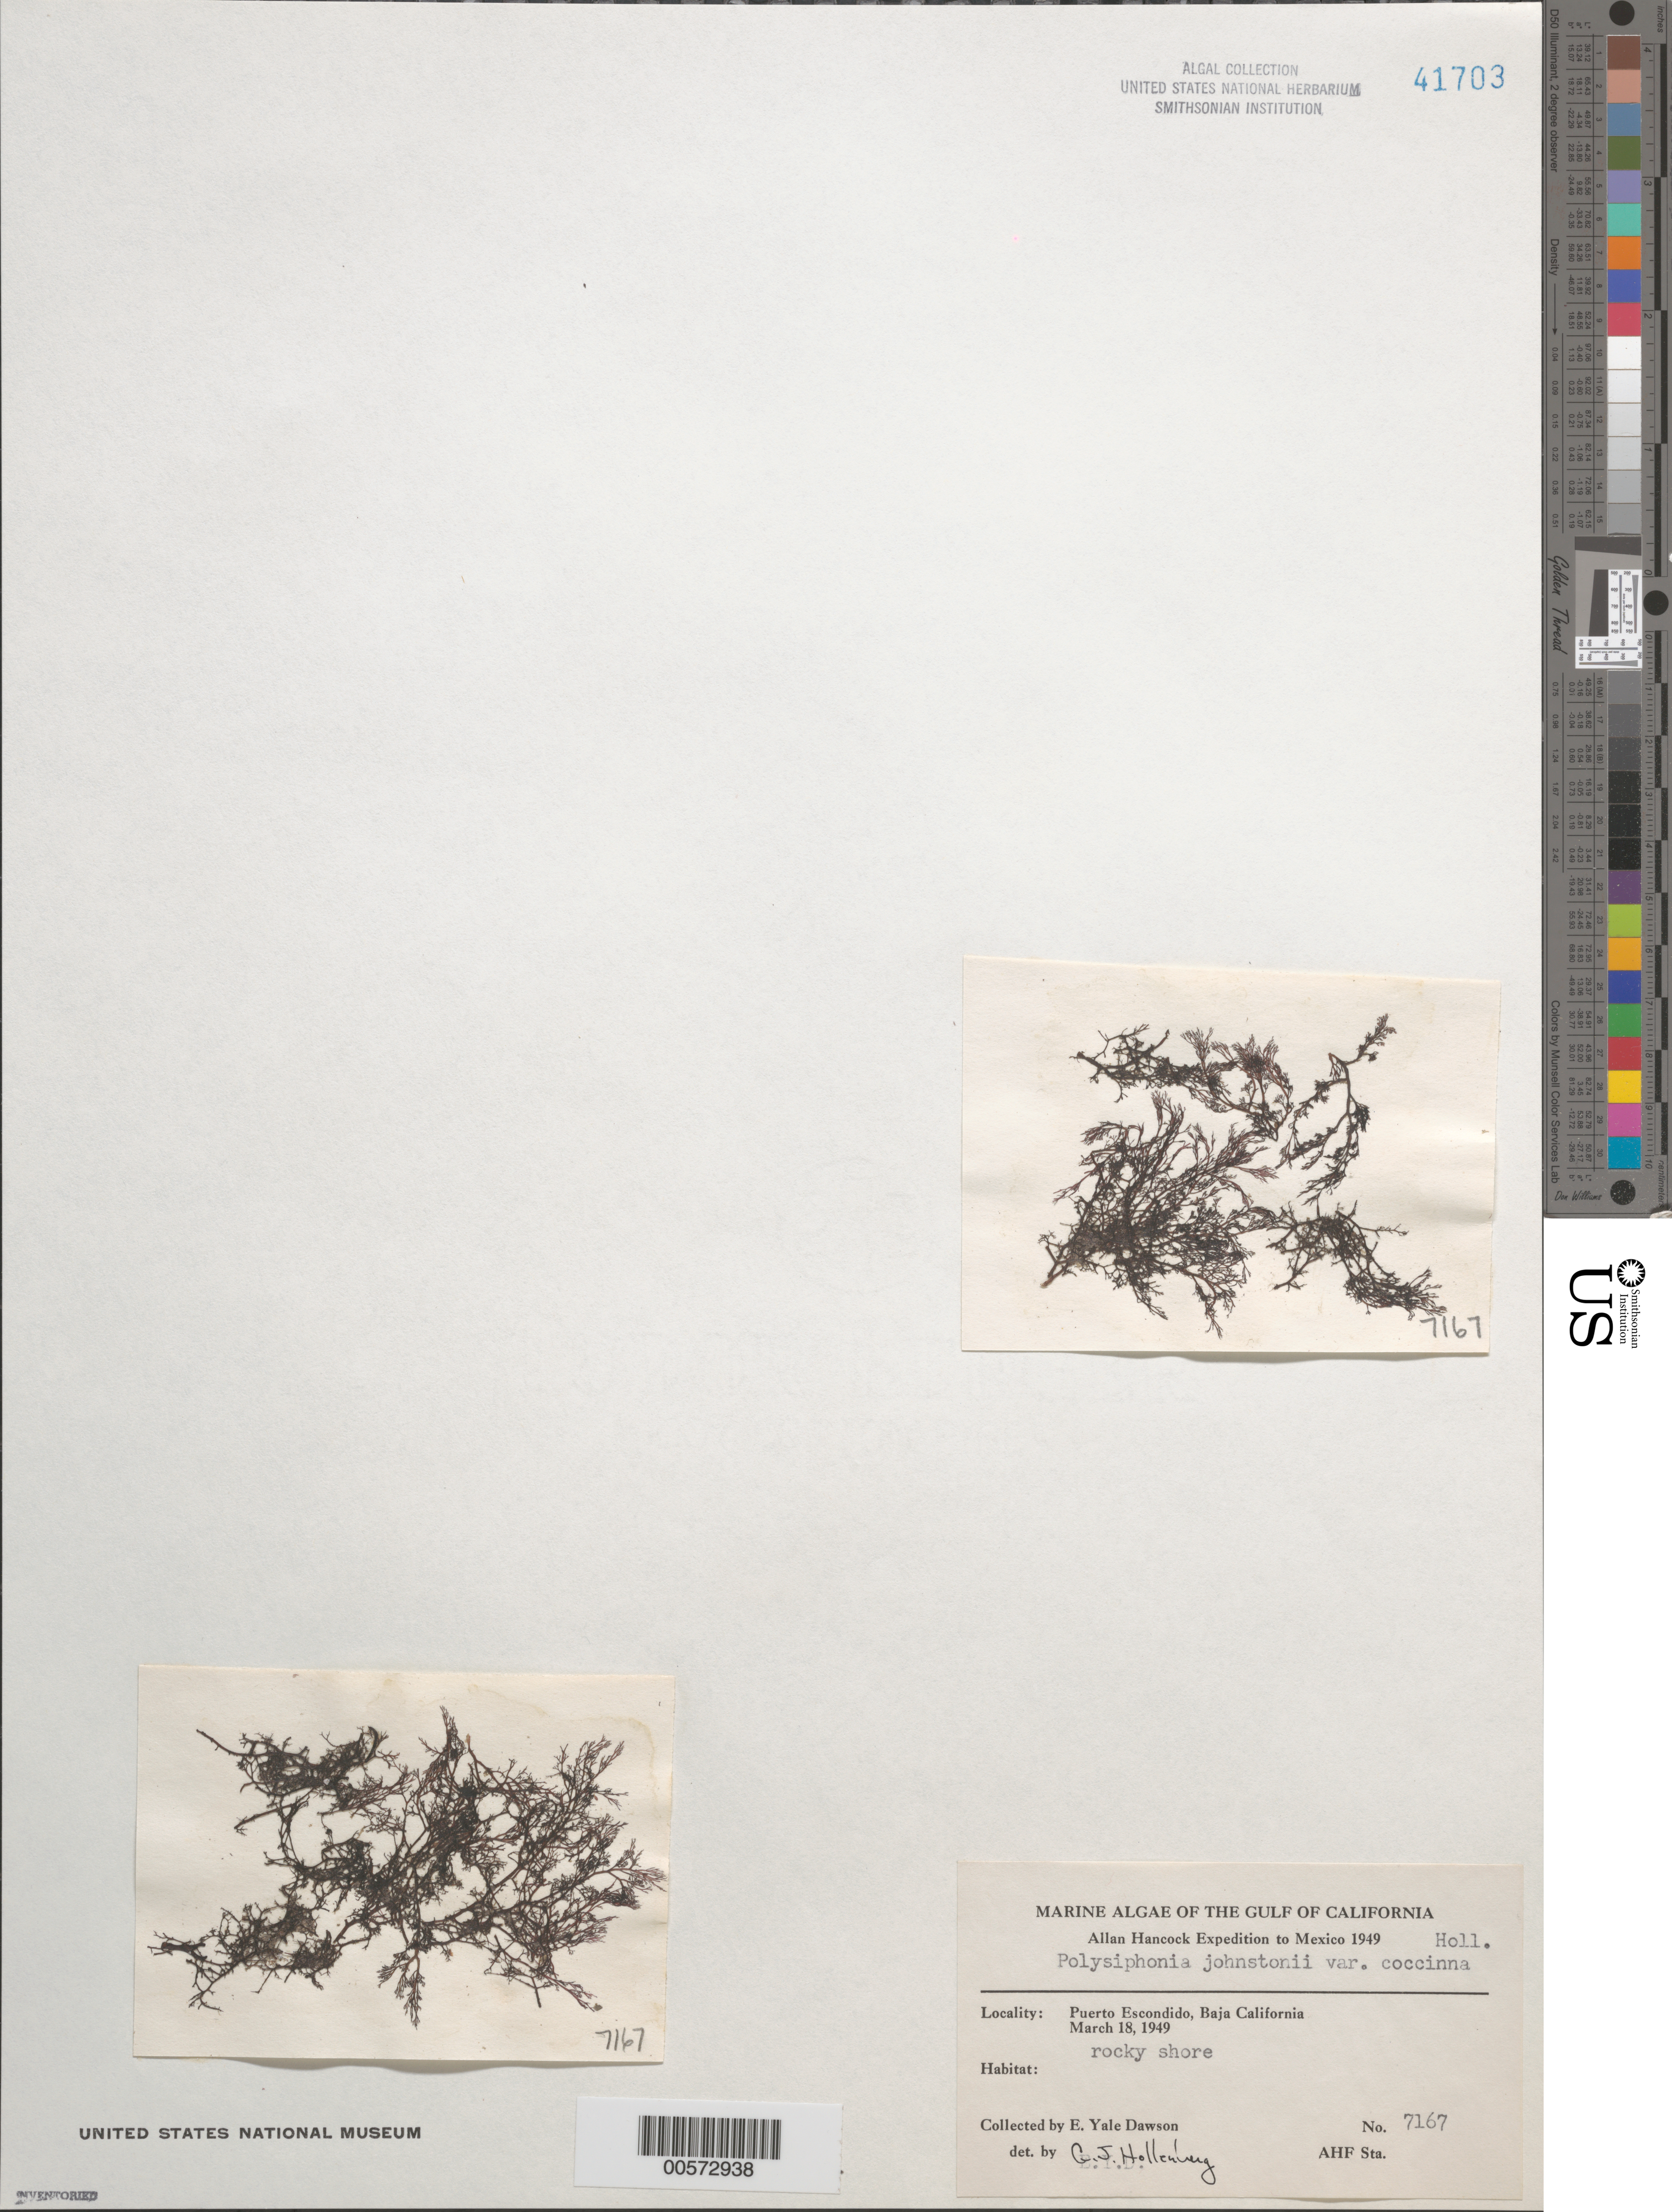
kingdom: Plantae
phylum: Rhodophyta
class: Florideophyceae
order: Ceramiales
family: Rhodomelaceae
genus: Melanothamnus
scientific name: Melanothamnus johnstonii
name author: (Setchell & N.L. Gardner) Diaz-Tapia & Maggs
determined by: Algae name updating Project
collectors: E. Y. Dawson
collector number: EYD 7167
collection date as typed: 18 Mar 1949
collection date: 1949-03-18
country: Mexico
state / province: Baja California Sur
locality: Puerto Escondido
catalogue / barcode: US 41703